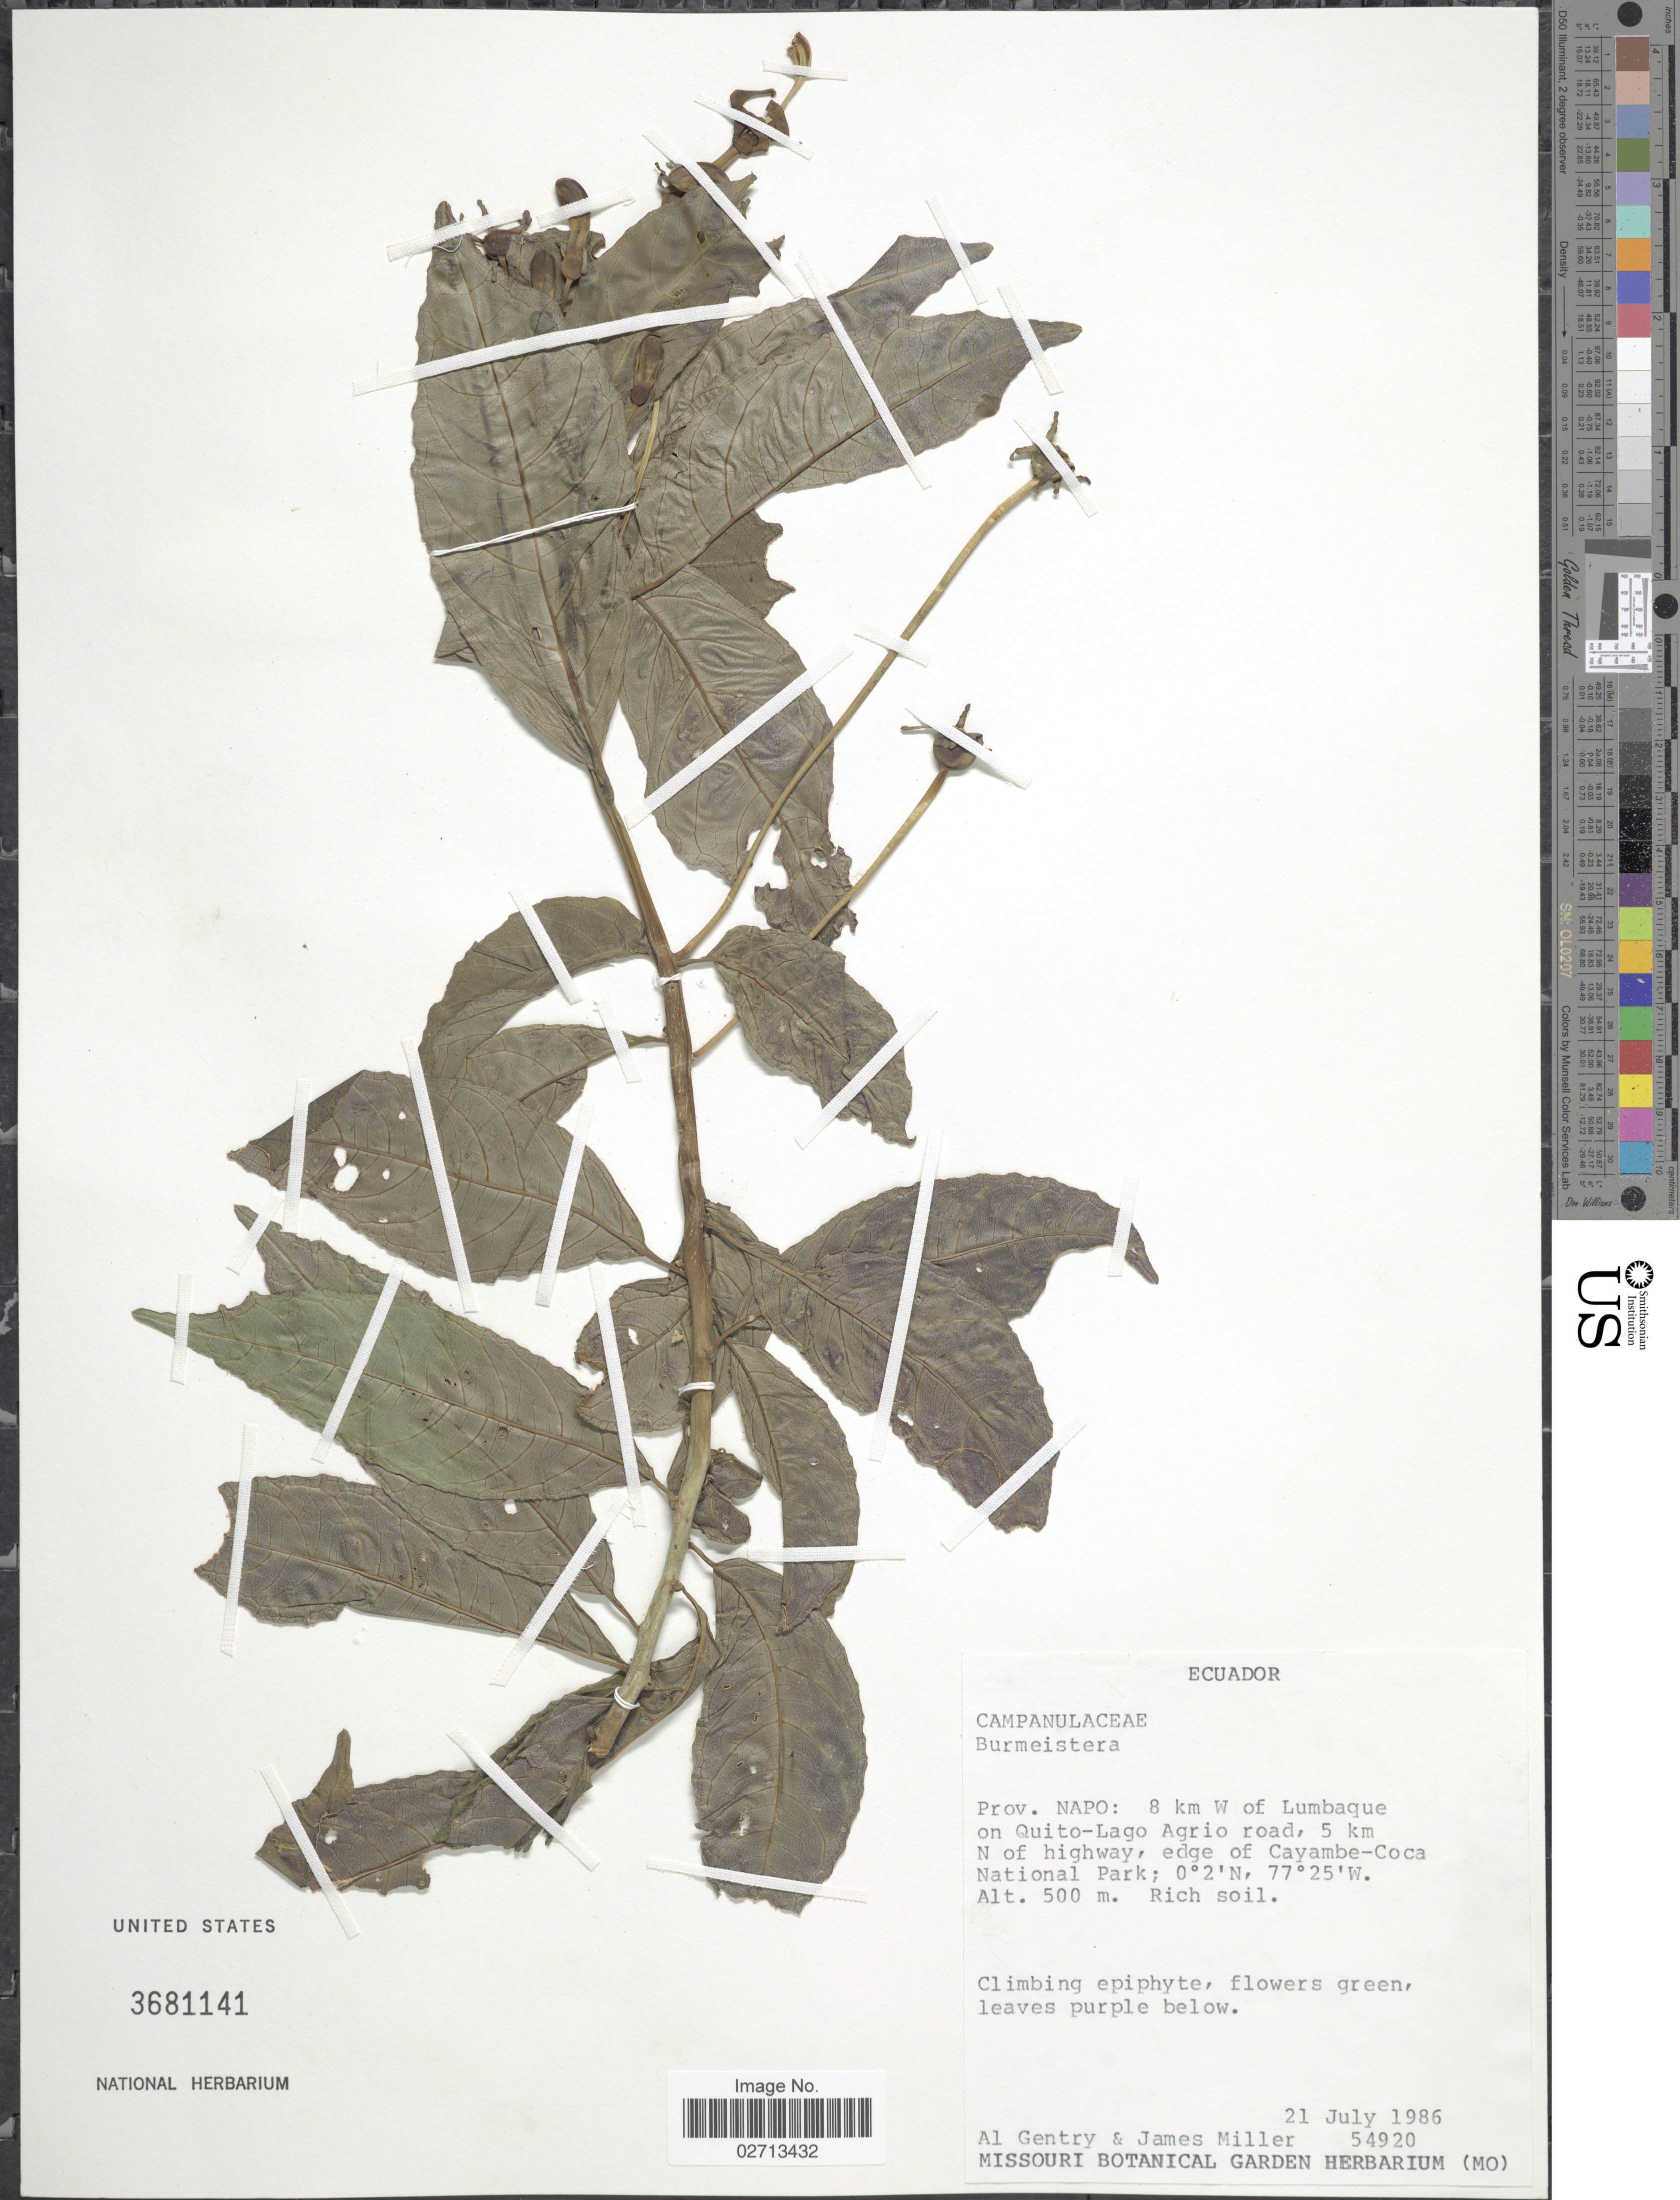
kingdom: Plantae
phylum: Tracheophyta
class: Magnoliopsida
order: Asterales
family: Campanulaceae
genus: Burmeistera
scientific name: Burmeistera sp.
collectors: A. H. Gentry & J. S. Miller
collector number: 54920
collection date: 1986-07-21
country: Ecuador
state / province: Napo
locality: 8 km W of Lumbaque on Quito-Lago Agrio road, 5 km N of highway, edge of Cayambe-Coca National Park.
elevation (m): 500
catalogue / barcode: US 3681141